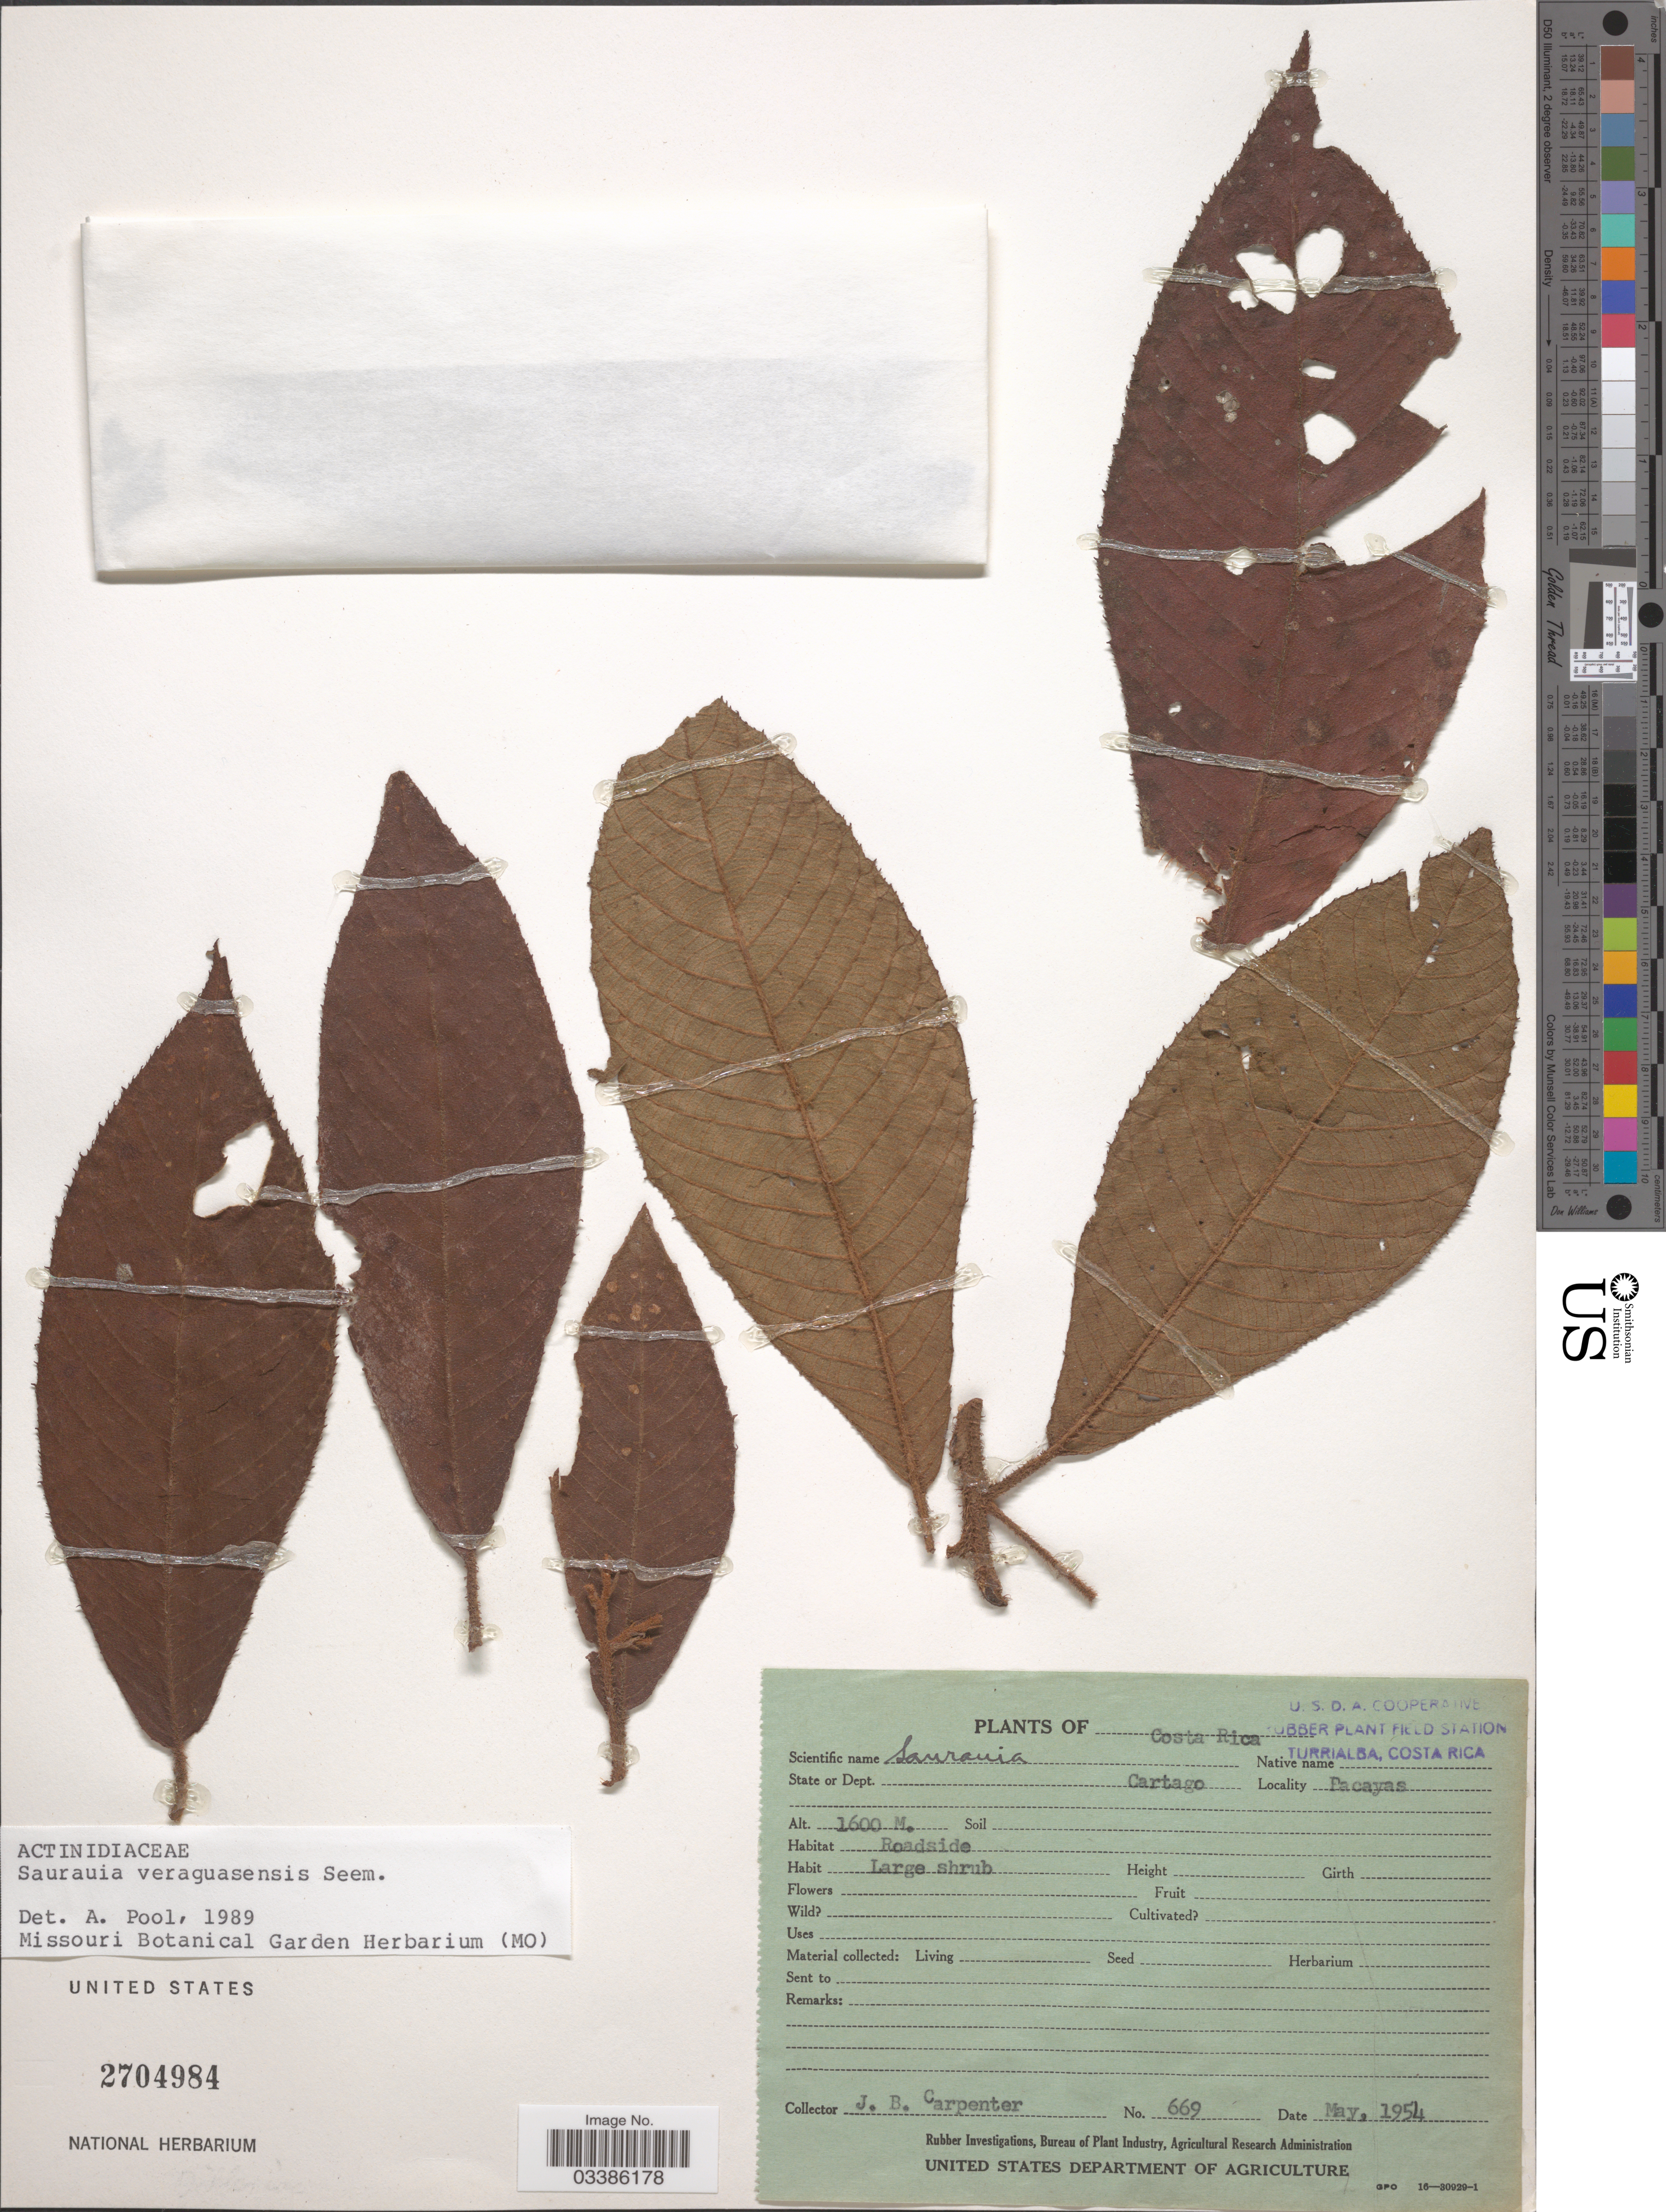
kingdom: Plantae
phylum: Tracheophyta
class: Magnoliopsida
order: Ericales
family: Actinidiaceae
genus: Saurauia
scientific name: Saurauia veraguasensis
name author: Seem.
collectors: J. Carpenter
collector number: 669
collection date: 1954-05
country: Costa Rica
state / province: Cartago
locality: State or Dept. Cartago. Pacayas.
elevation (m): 1600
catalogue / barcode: US 2704984